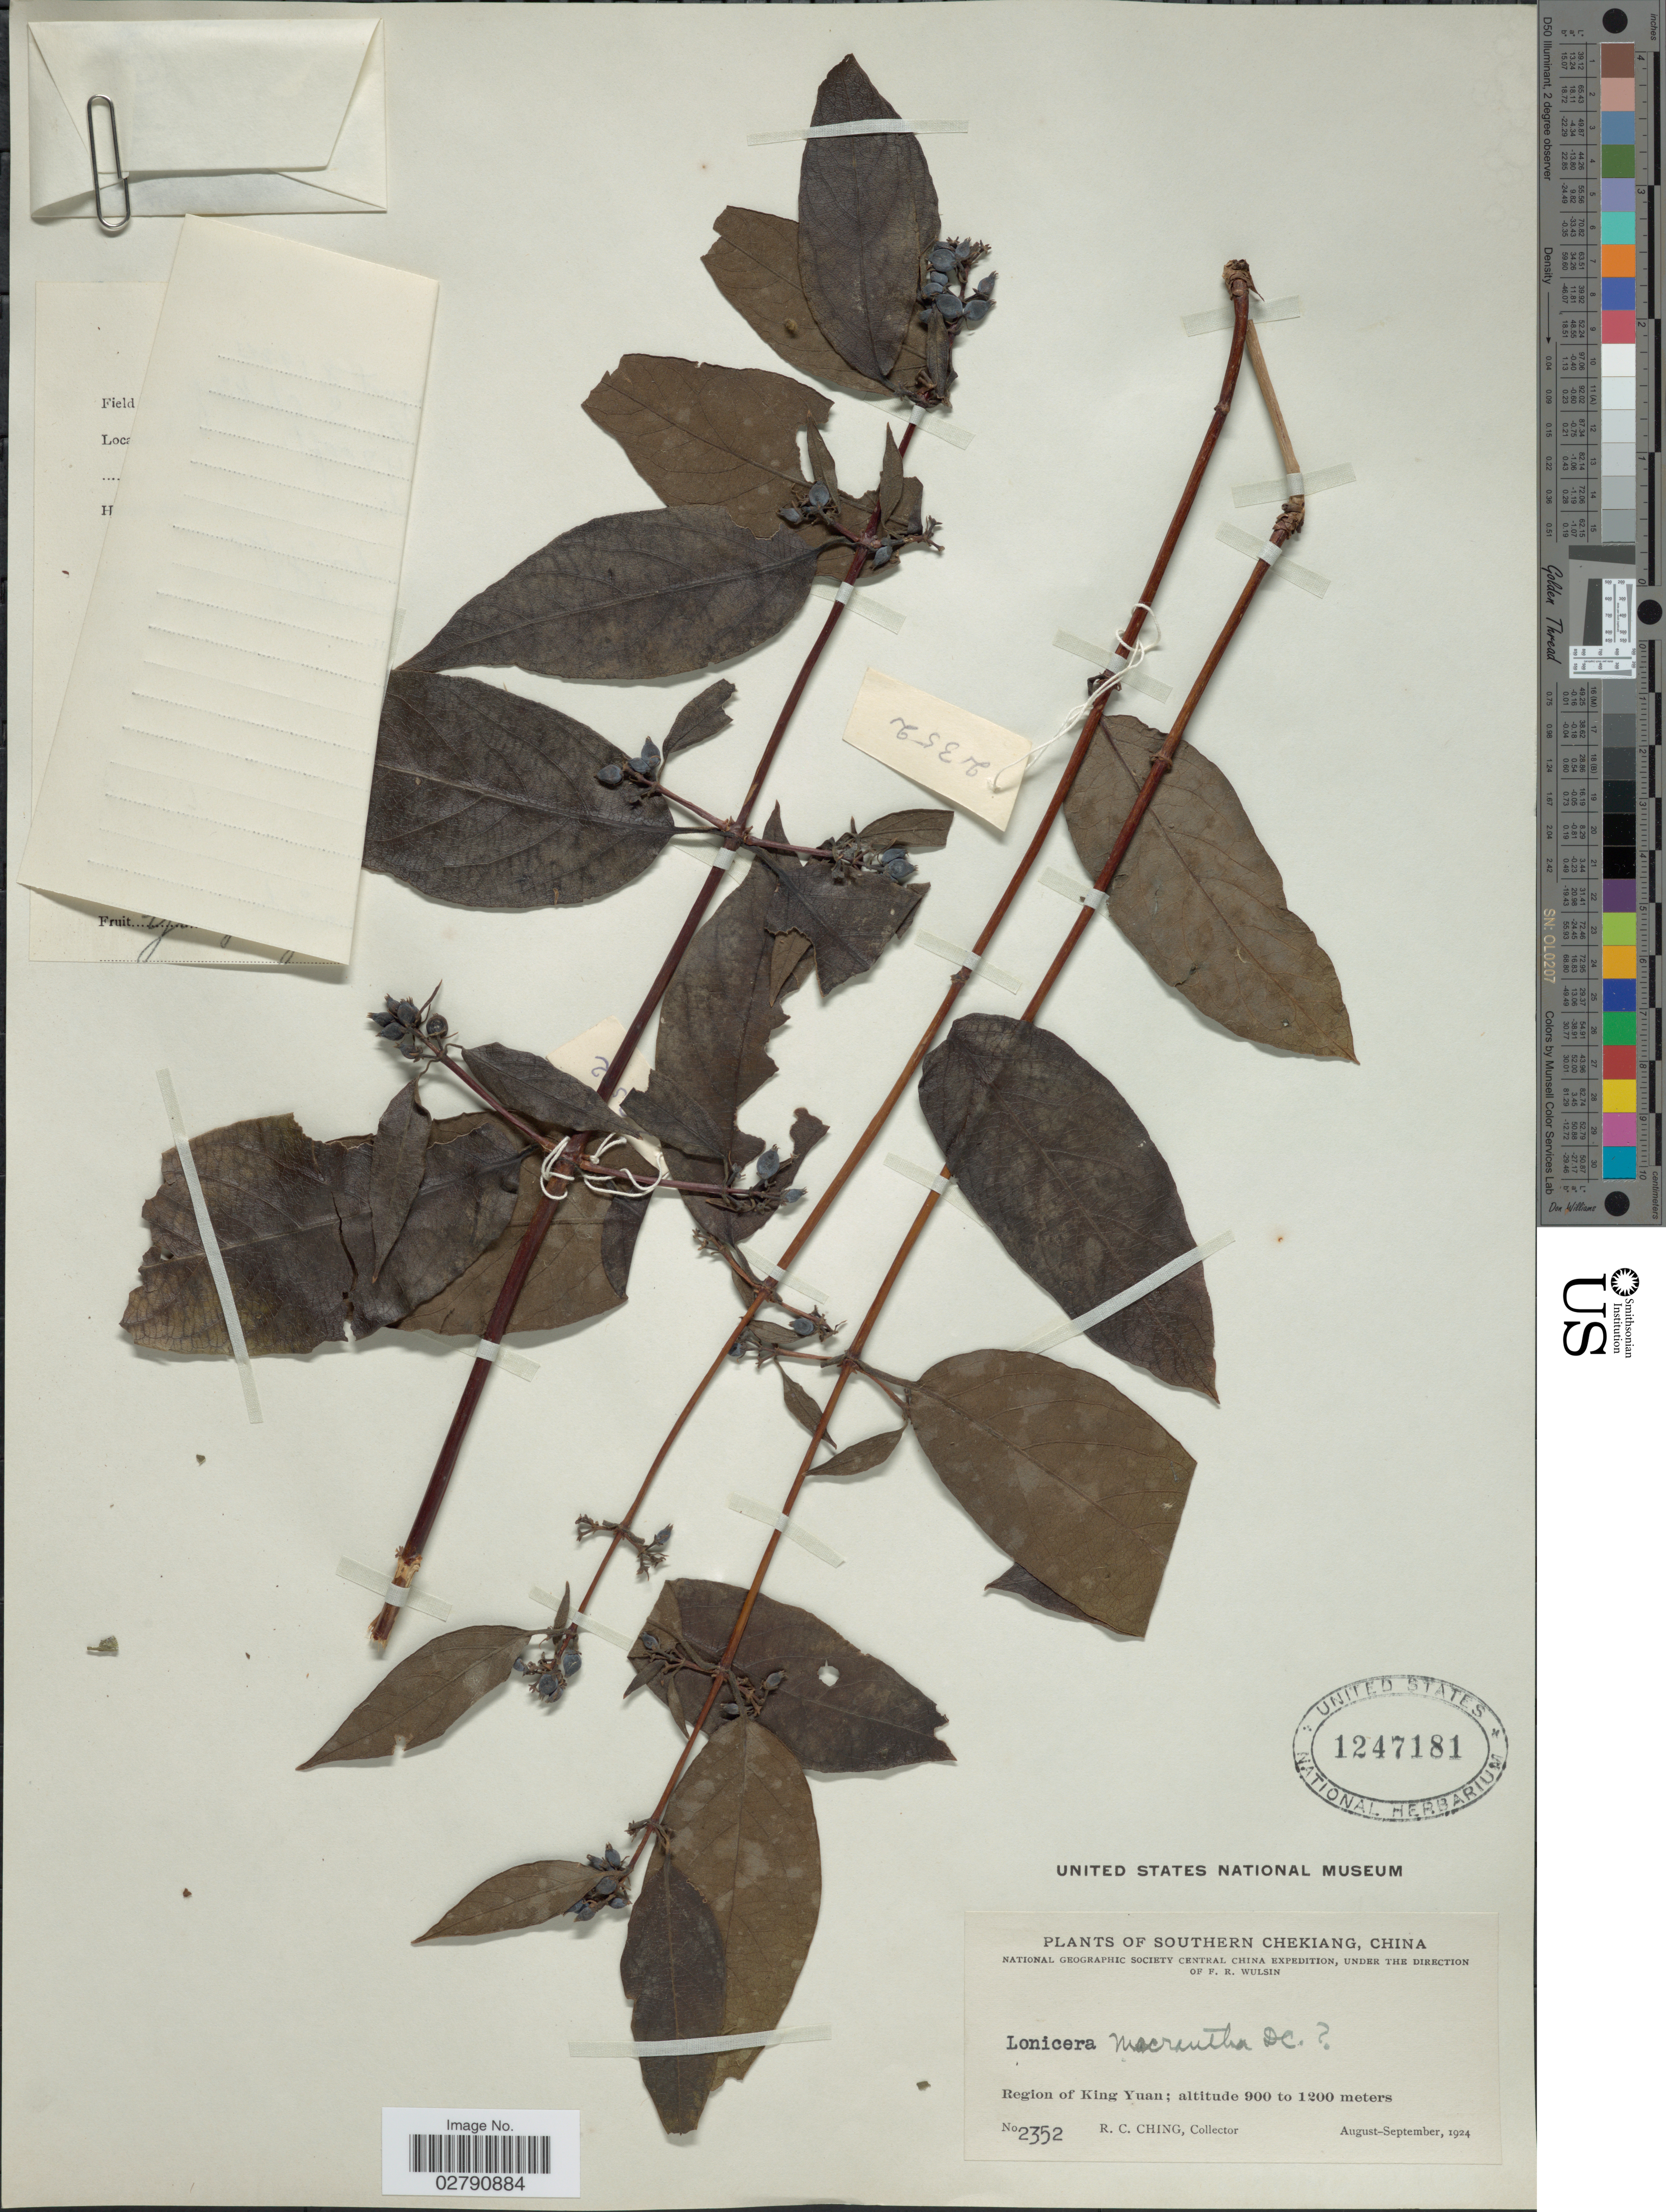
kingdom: Plantae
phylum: Tracheophyta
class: Magnoliopsida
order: Dipsacales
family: Caprifoliaceae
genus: Lonicera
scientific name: Lonicera macrantha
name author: Spreng.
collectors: R. C. Ching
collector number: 2352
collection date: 1924-08/1924-09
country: China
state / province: Zhejiang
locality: Southern Chekiang. Region of King Yuan.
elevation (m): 900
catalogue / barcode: US 1247181